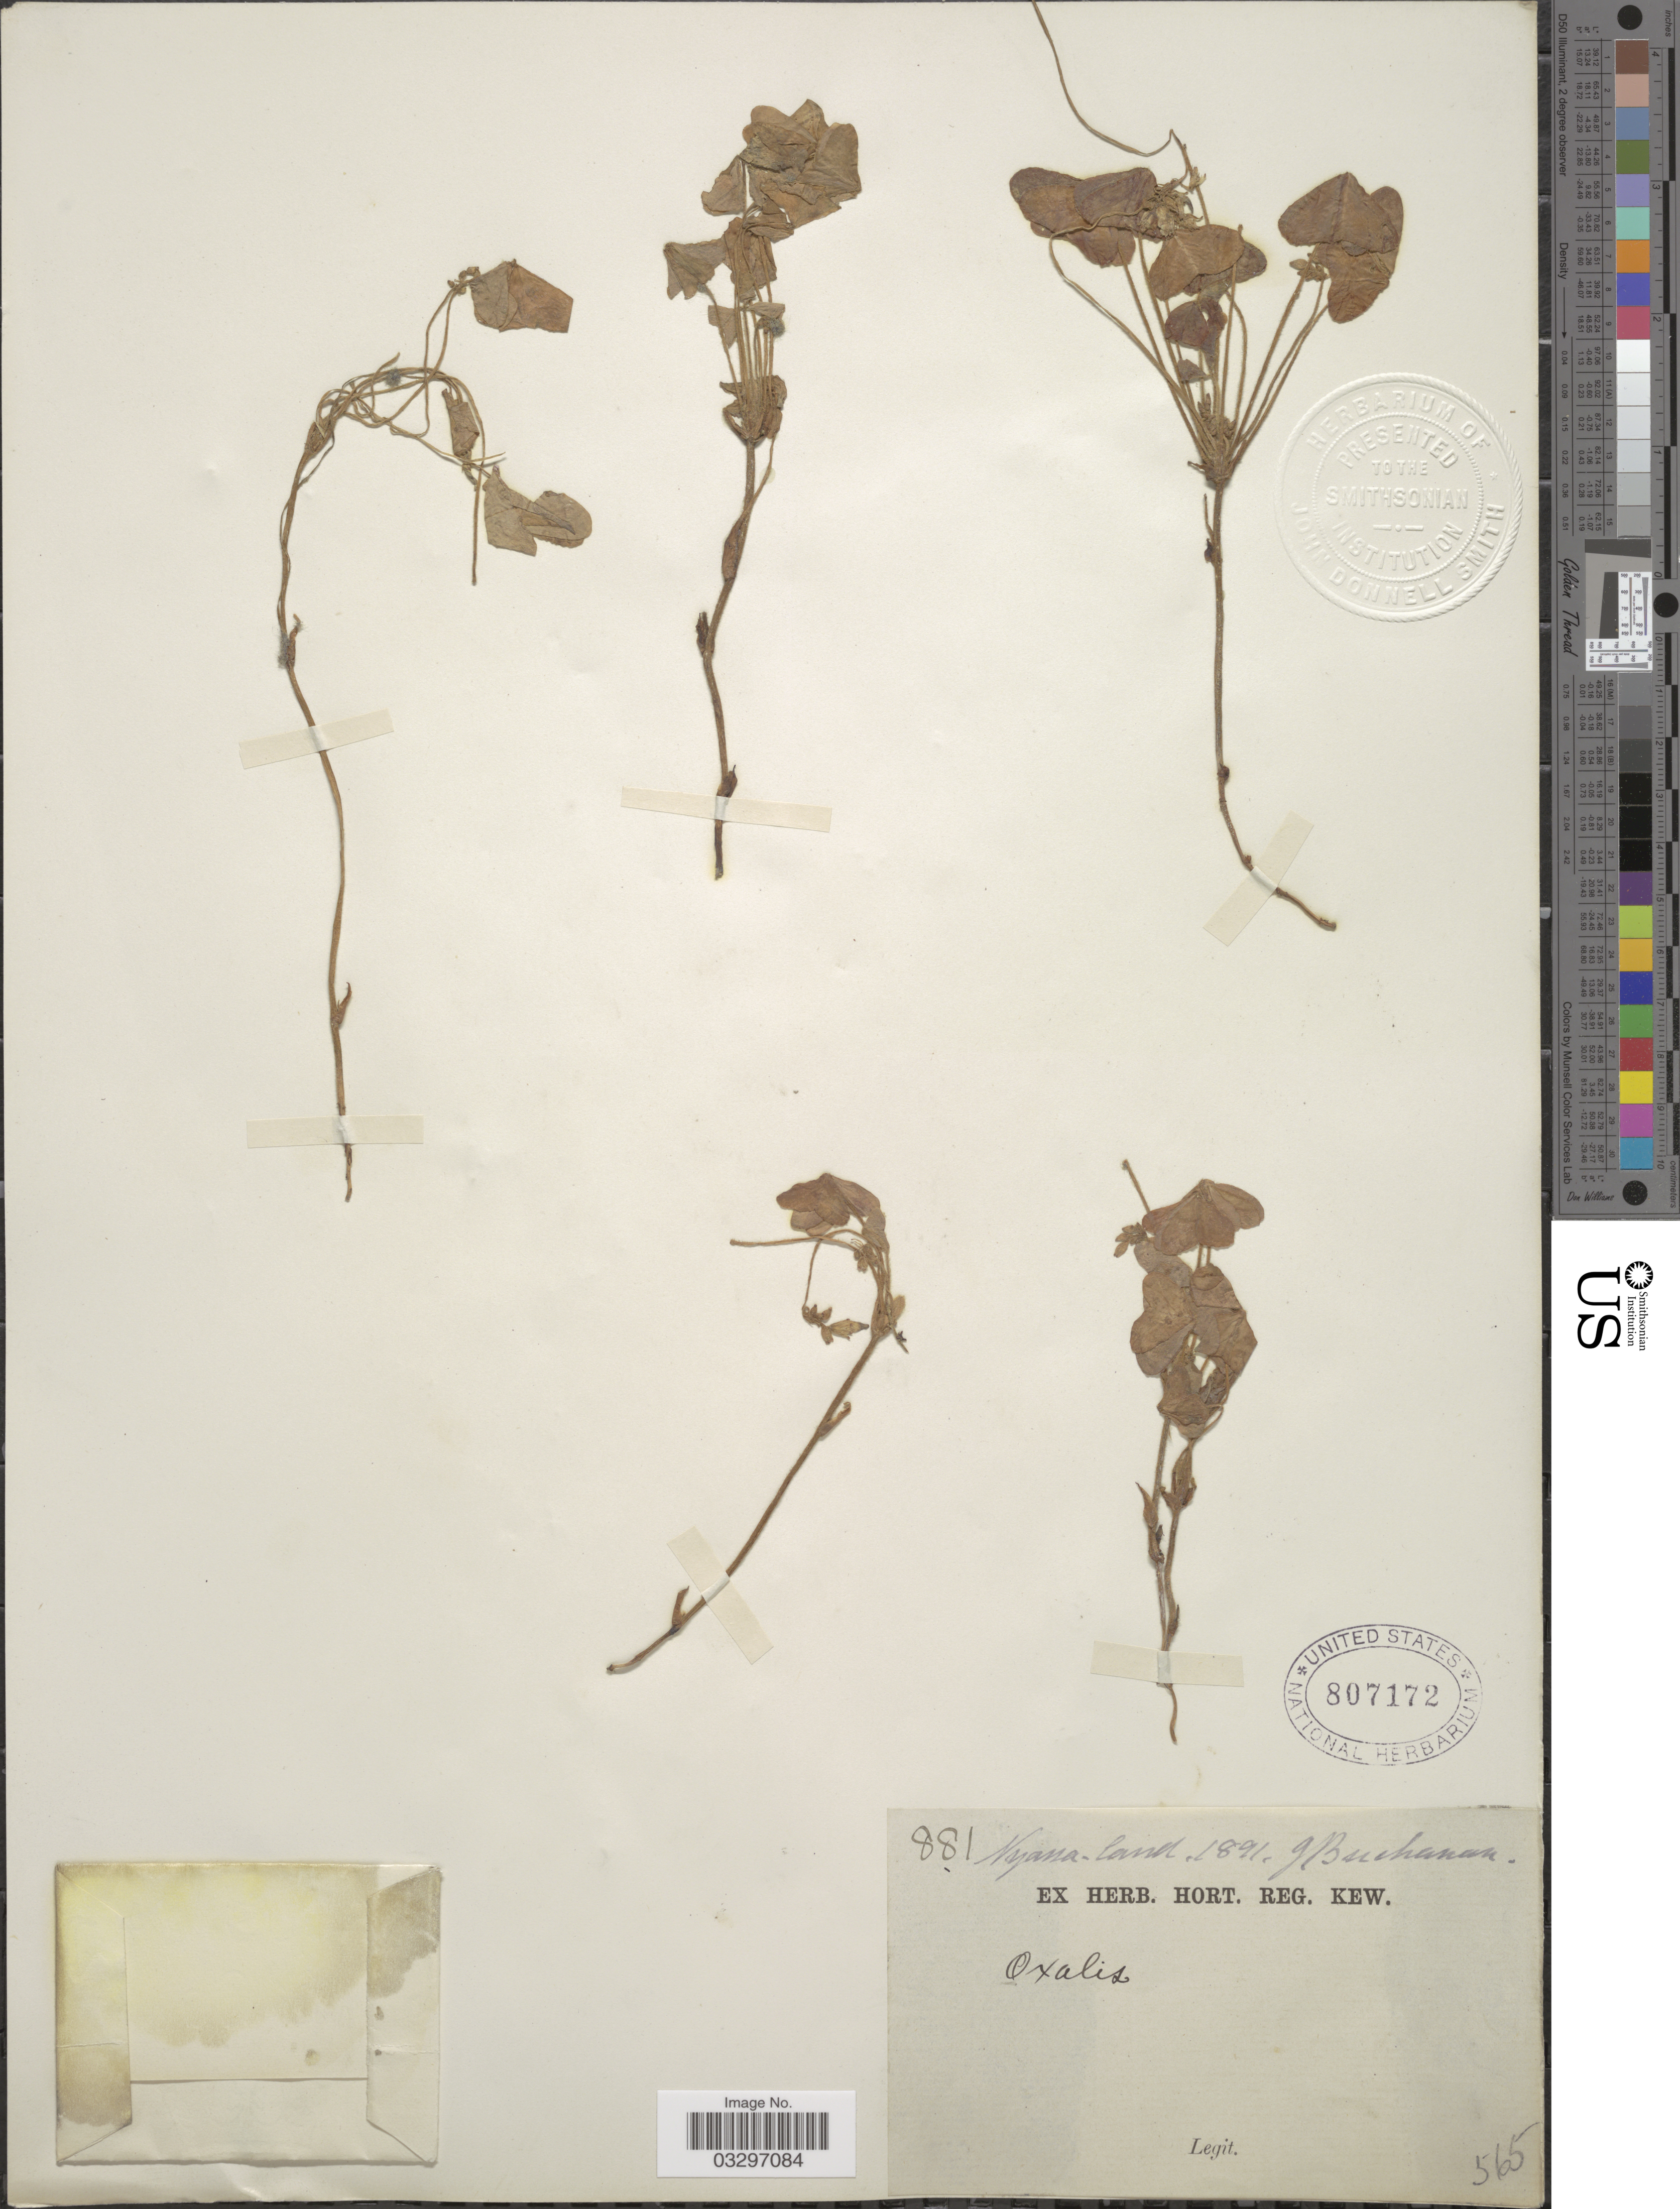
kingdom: Plantae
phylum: Tracheophyta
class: Magnoliopsida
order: Oxalidales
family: Oxalidaceae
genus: Oxalis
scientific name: Oxalis sp.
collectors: J. Buchanan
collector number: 881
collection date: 1891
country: Malawi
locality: Nyassa-land.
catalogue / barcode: US 807172